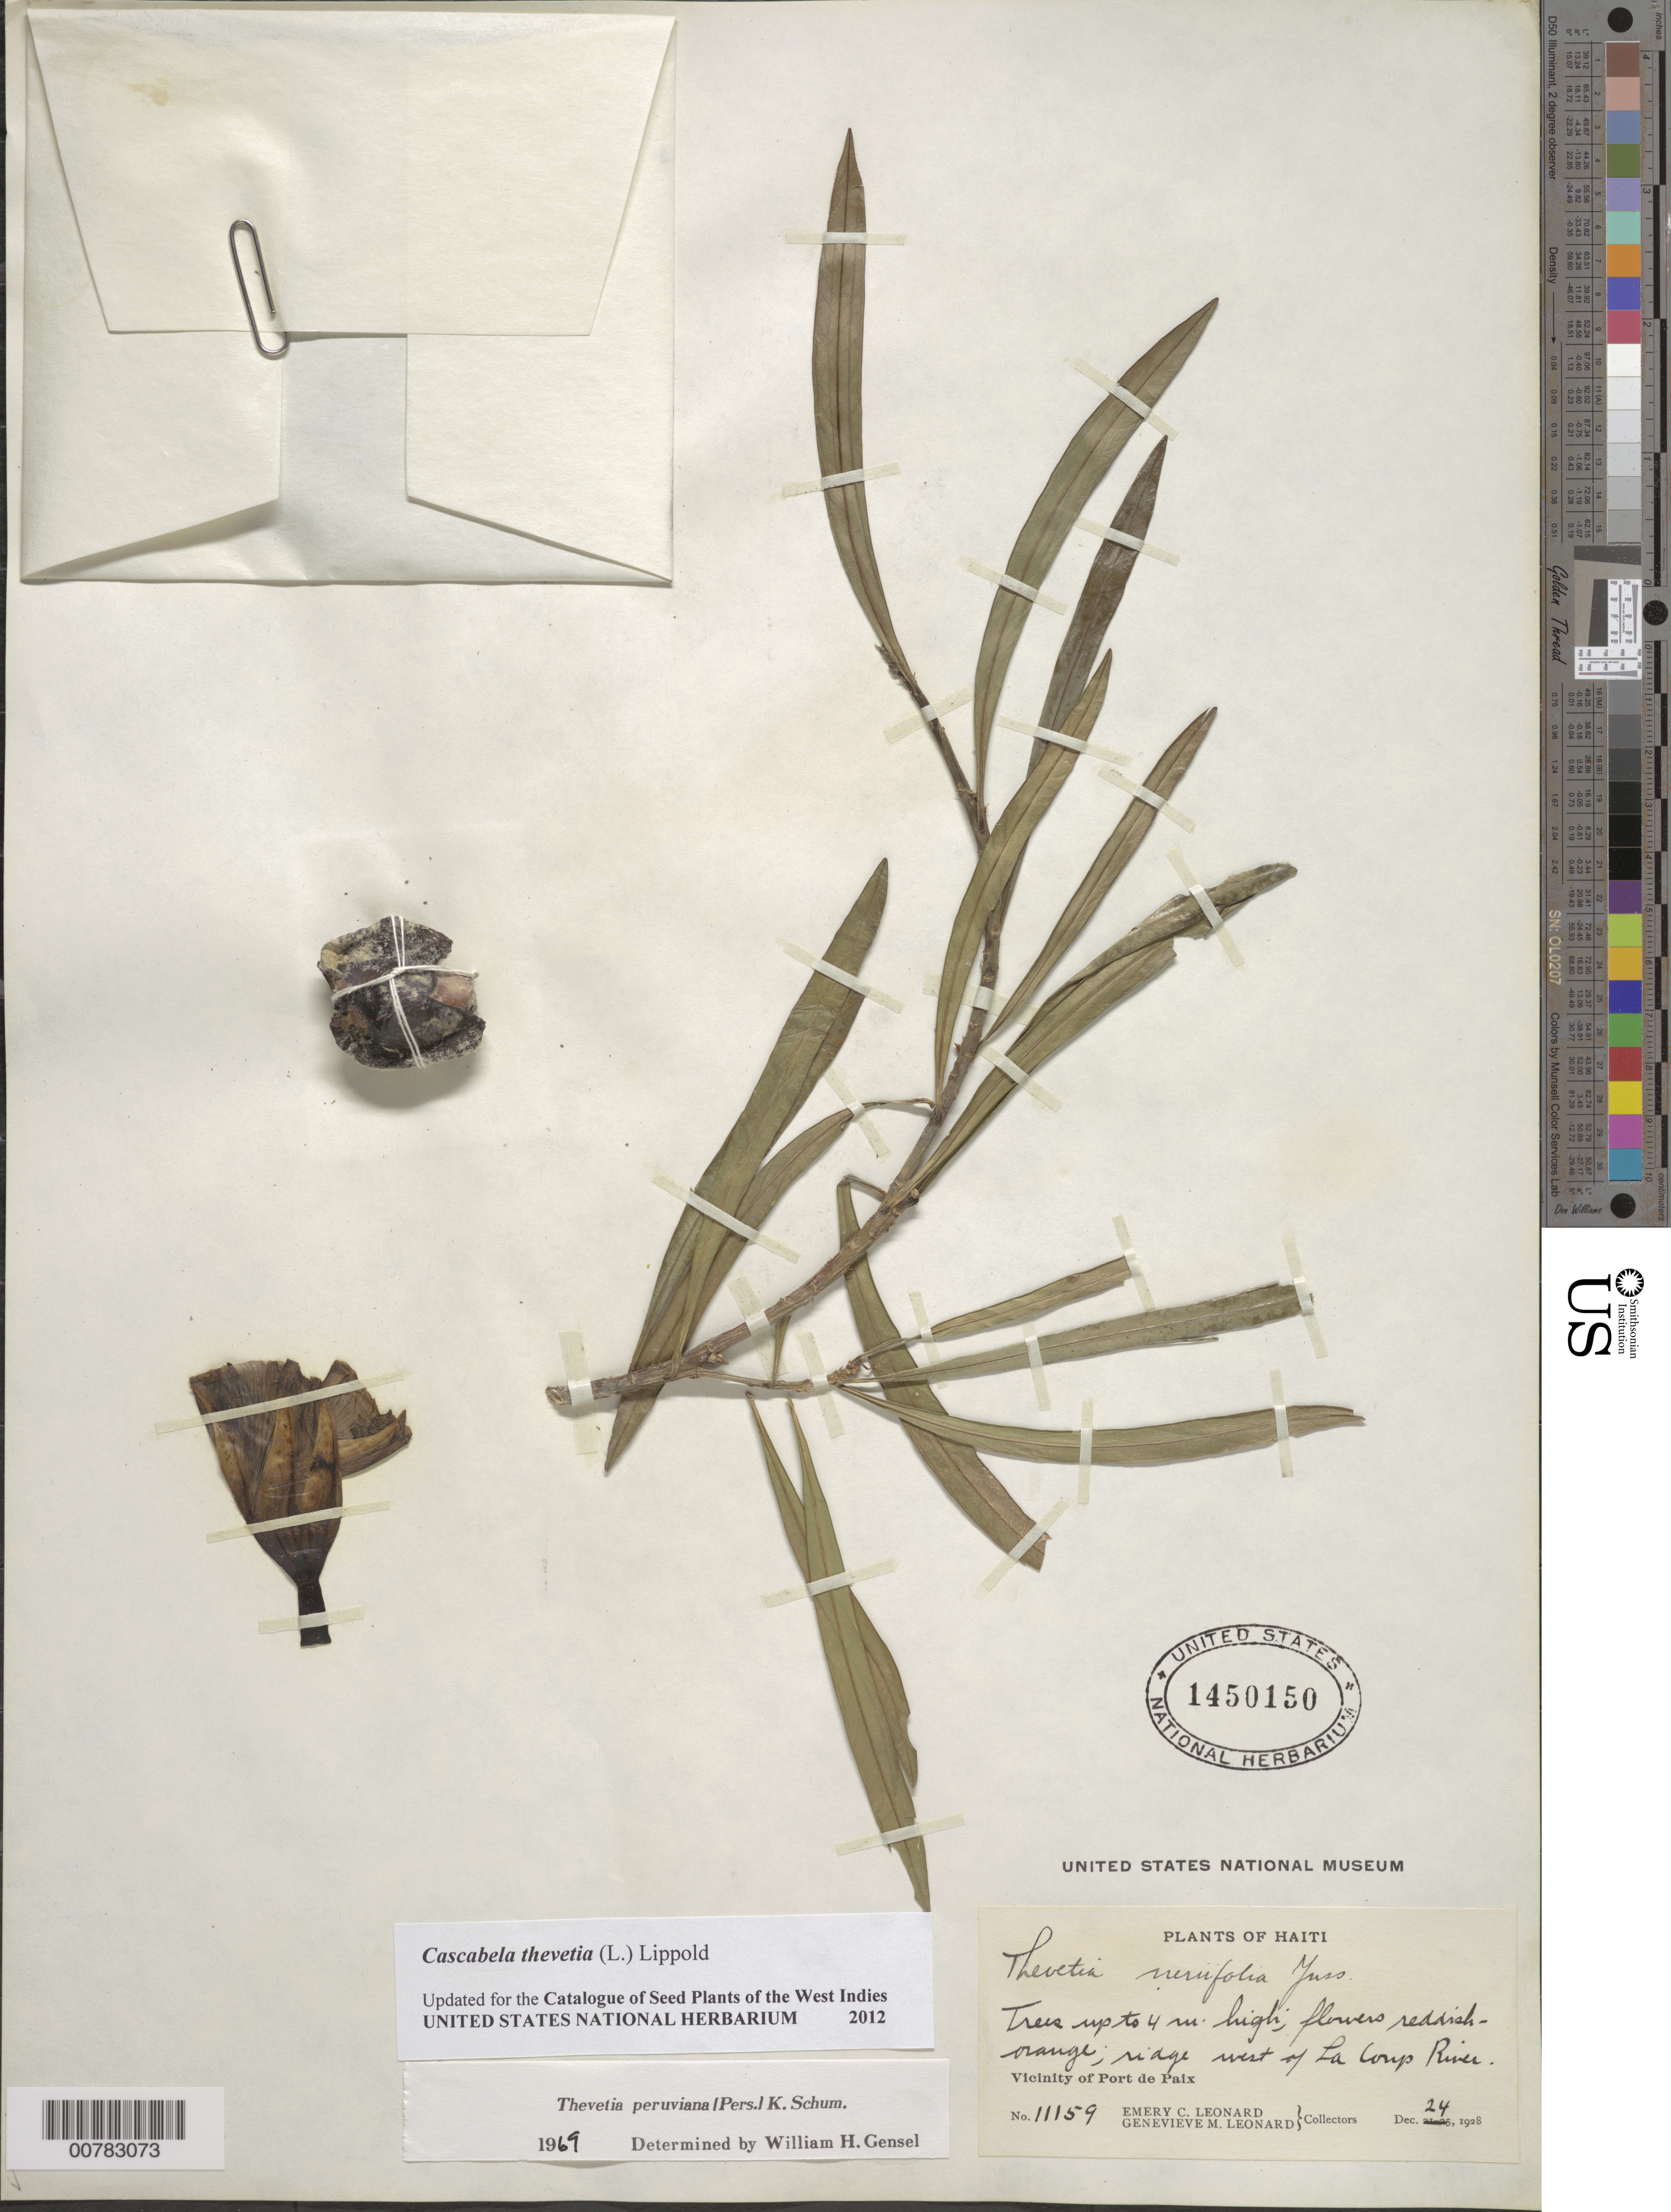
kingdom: Plantae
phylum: Tracheophyta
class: Magnoliopsida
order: Gentianales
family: Apocynaceae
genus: Cascabela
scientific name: Cascabela thevetia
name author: (L.) Lippold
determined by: Gensel, W. H.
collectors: E. C. Leonard & G. M. Leonard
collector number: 11159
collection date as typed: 24 Dec 1928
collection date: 1928-12-24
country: Haiti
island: Hispaniola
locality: Vicinity of Port de Paix, ridge west to La Comp River.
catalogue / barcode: US 1450150